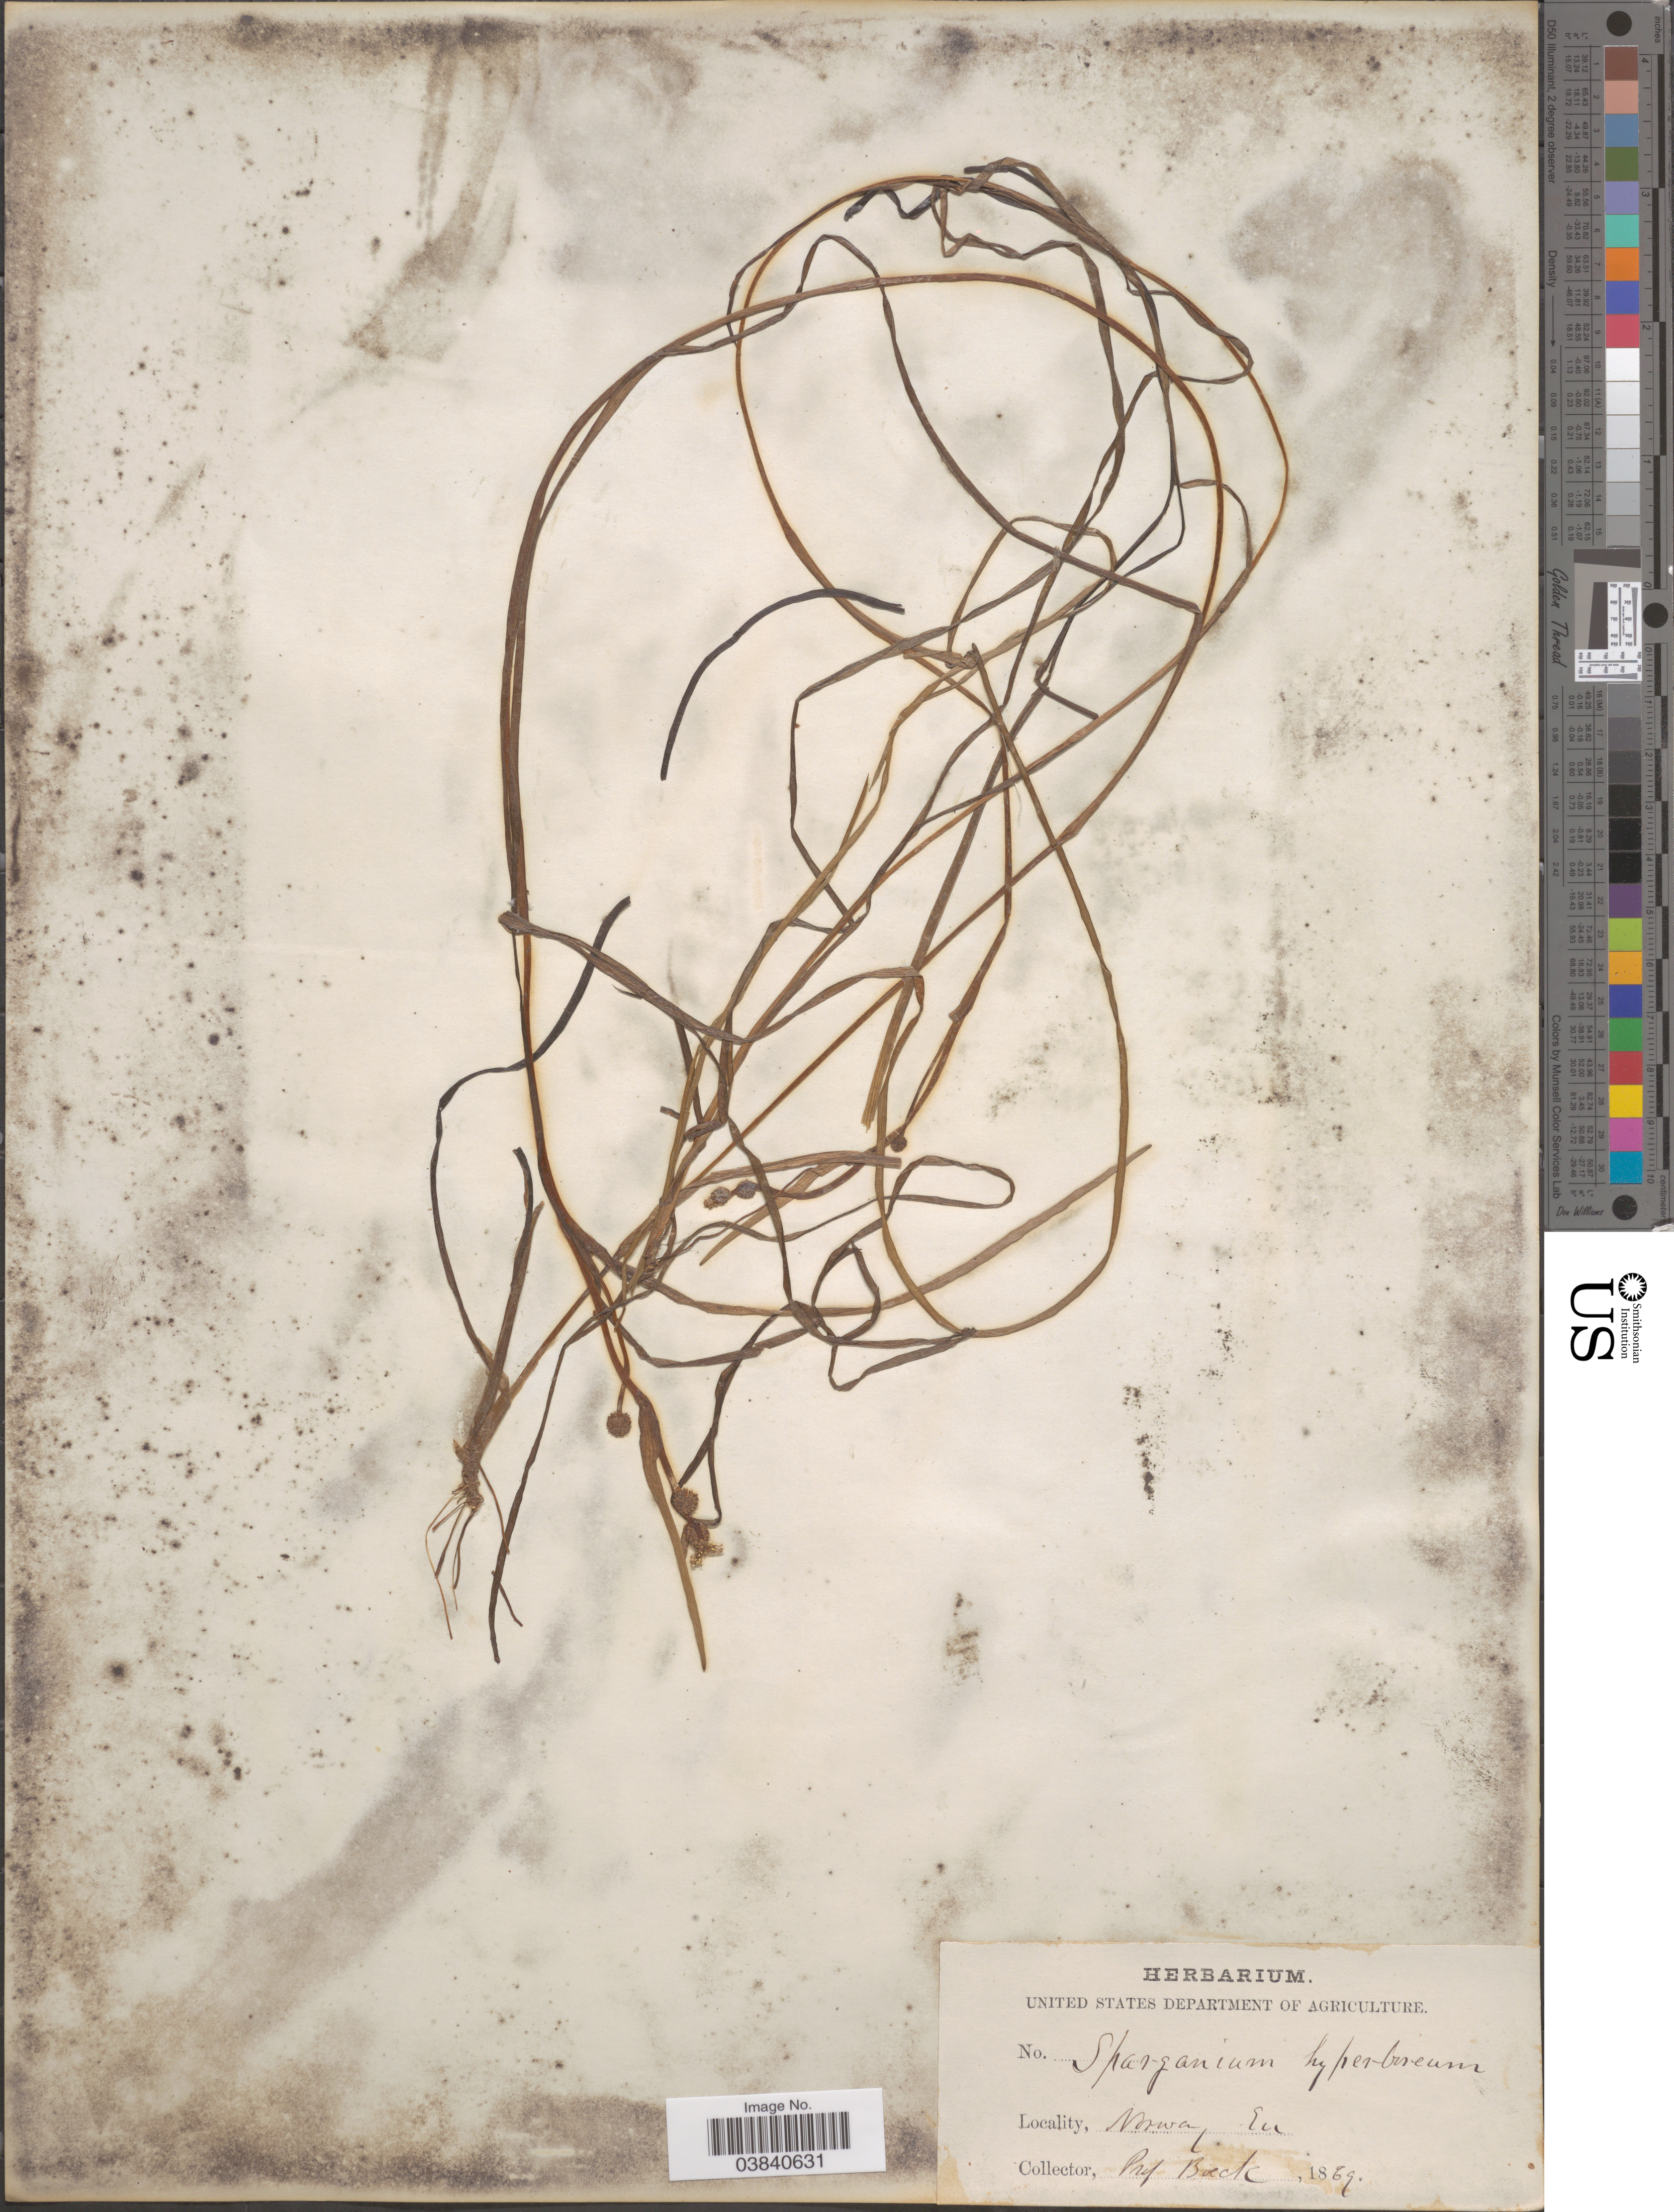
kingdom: Plantae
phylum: Tracheophyta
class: Liliopsida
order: Poales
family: Typhaceae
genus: Sparganium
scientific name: Sparganium hyperboreum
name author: Beurl. ex Laest.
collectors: Prof. Boeck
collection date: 1869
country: Norway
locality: Eu.